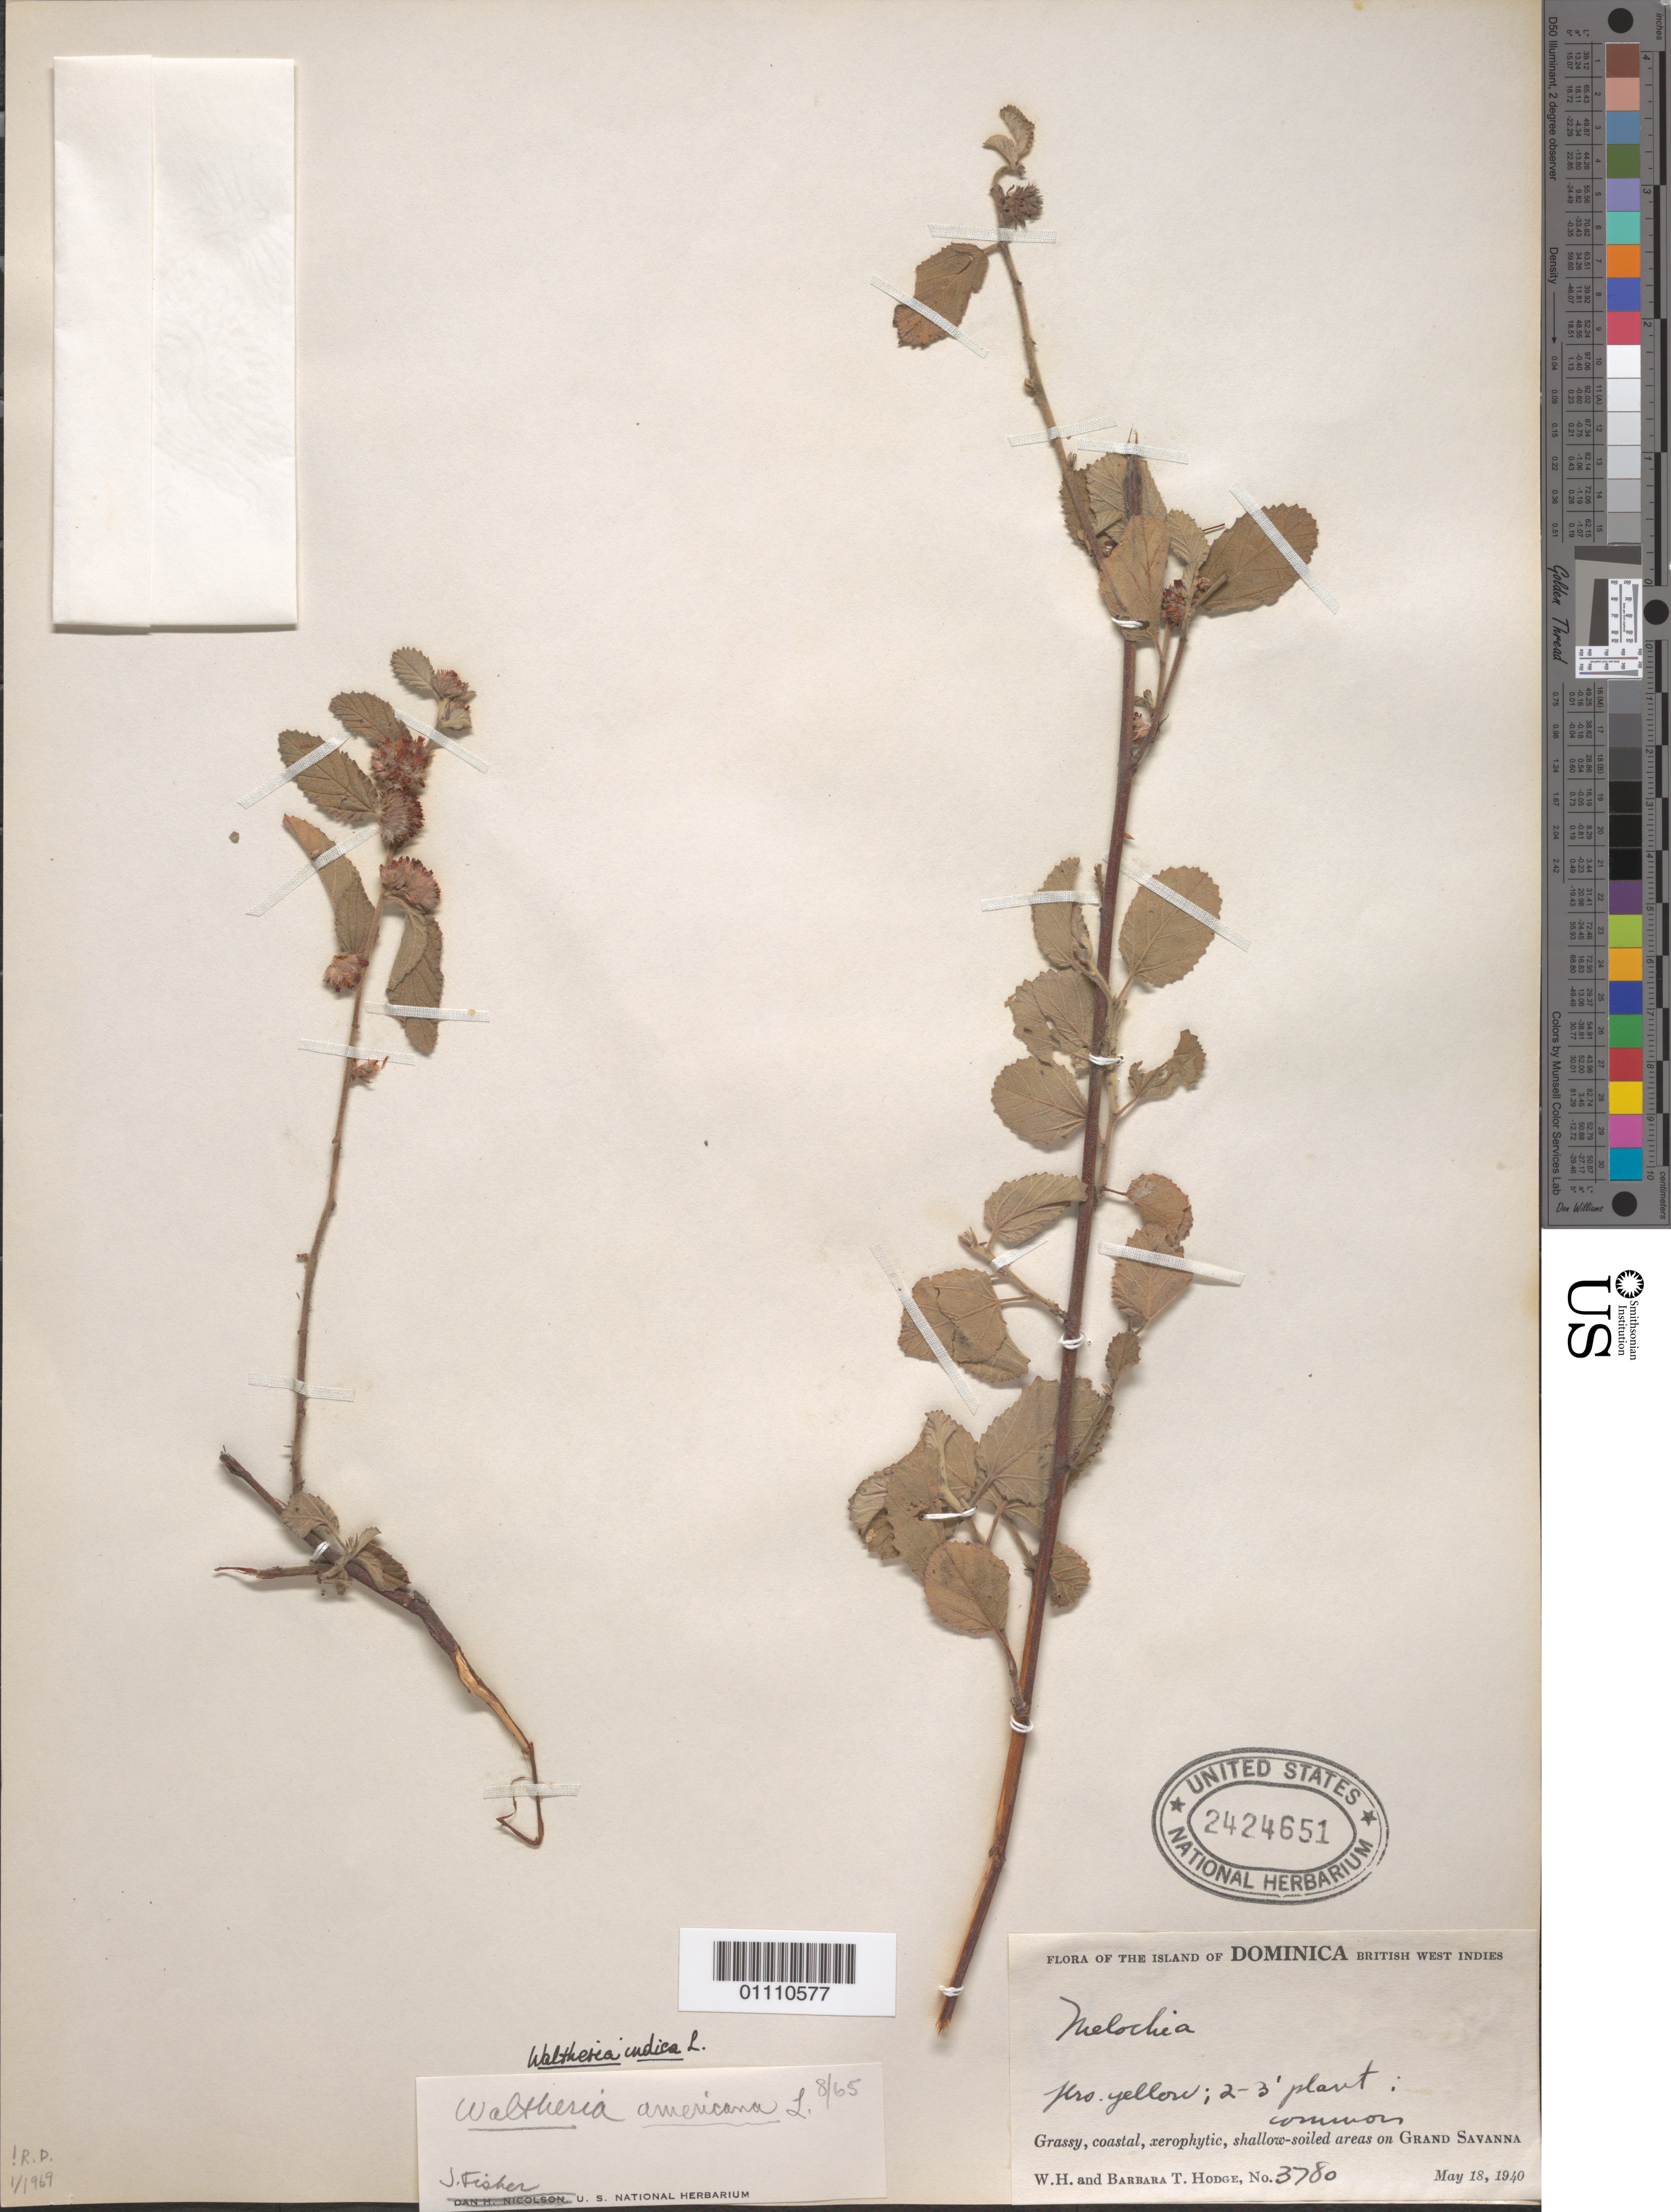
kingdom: Plantae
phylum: Tracheophyta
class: Magnoliopsida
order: Malvales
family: Malvaceae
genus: Waltheria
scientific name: Waltheria indica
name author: L.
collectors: W. Hodge & B. Hodge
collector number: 3780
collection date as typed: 18 May 1940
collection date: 1940-05-18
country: Dominica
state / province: St. Joseph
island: Dominica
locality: On Grand Savanna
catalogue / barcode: US 2424651